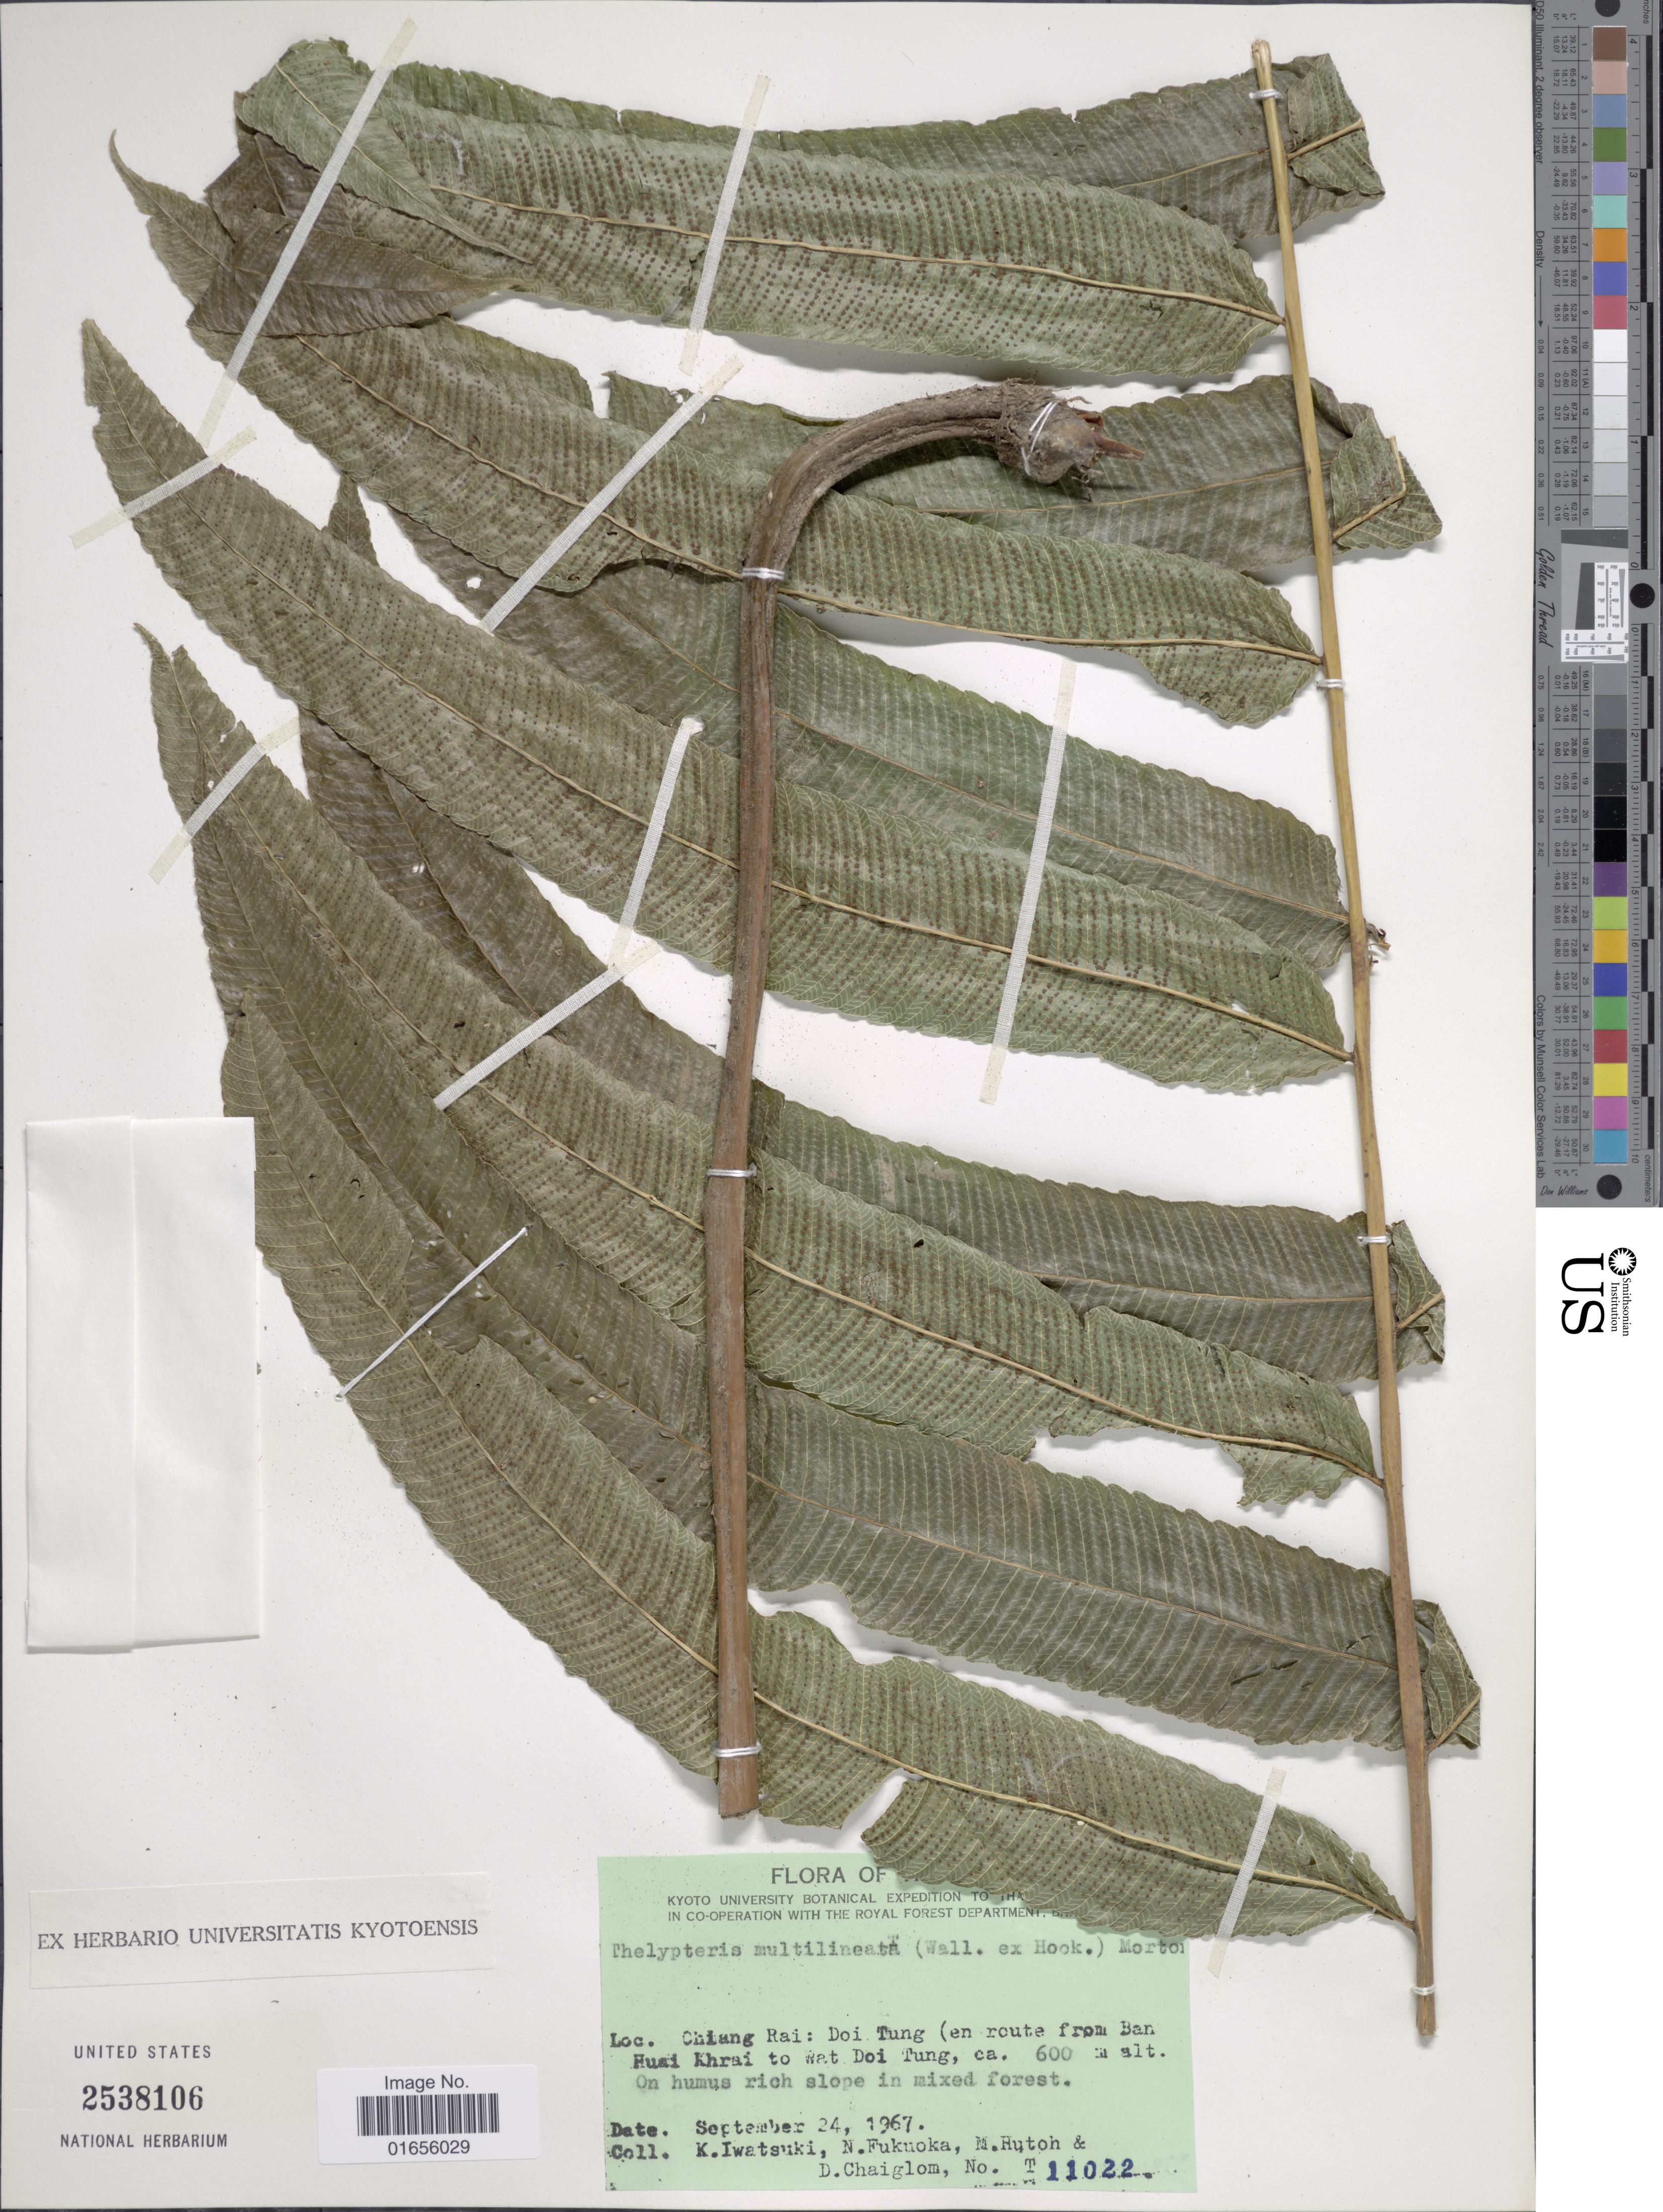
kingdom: Plantae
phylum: Tracheophyta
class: Polypodiopsida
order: Polypodiales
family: Thelypteridaceae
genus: Pronephrium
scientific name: Pronephrium nudatum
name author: (Roxb.) Holttum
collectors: K. Iwatsuki, N. Fukuoka, M. Hutch & D. Chaiglom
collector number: T11022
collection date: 1967-09-24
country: Thailand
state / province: Chiang Rai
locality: Doi Tung (en route from Ban Husi Krai to Wat Doi Tung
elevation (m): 600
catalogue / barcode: US 2538106